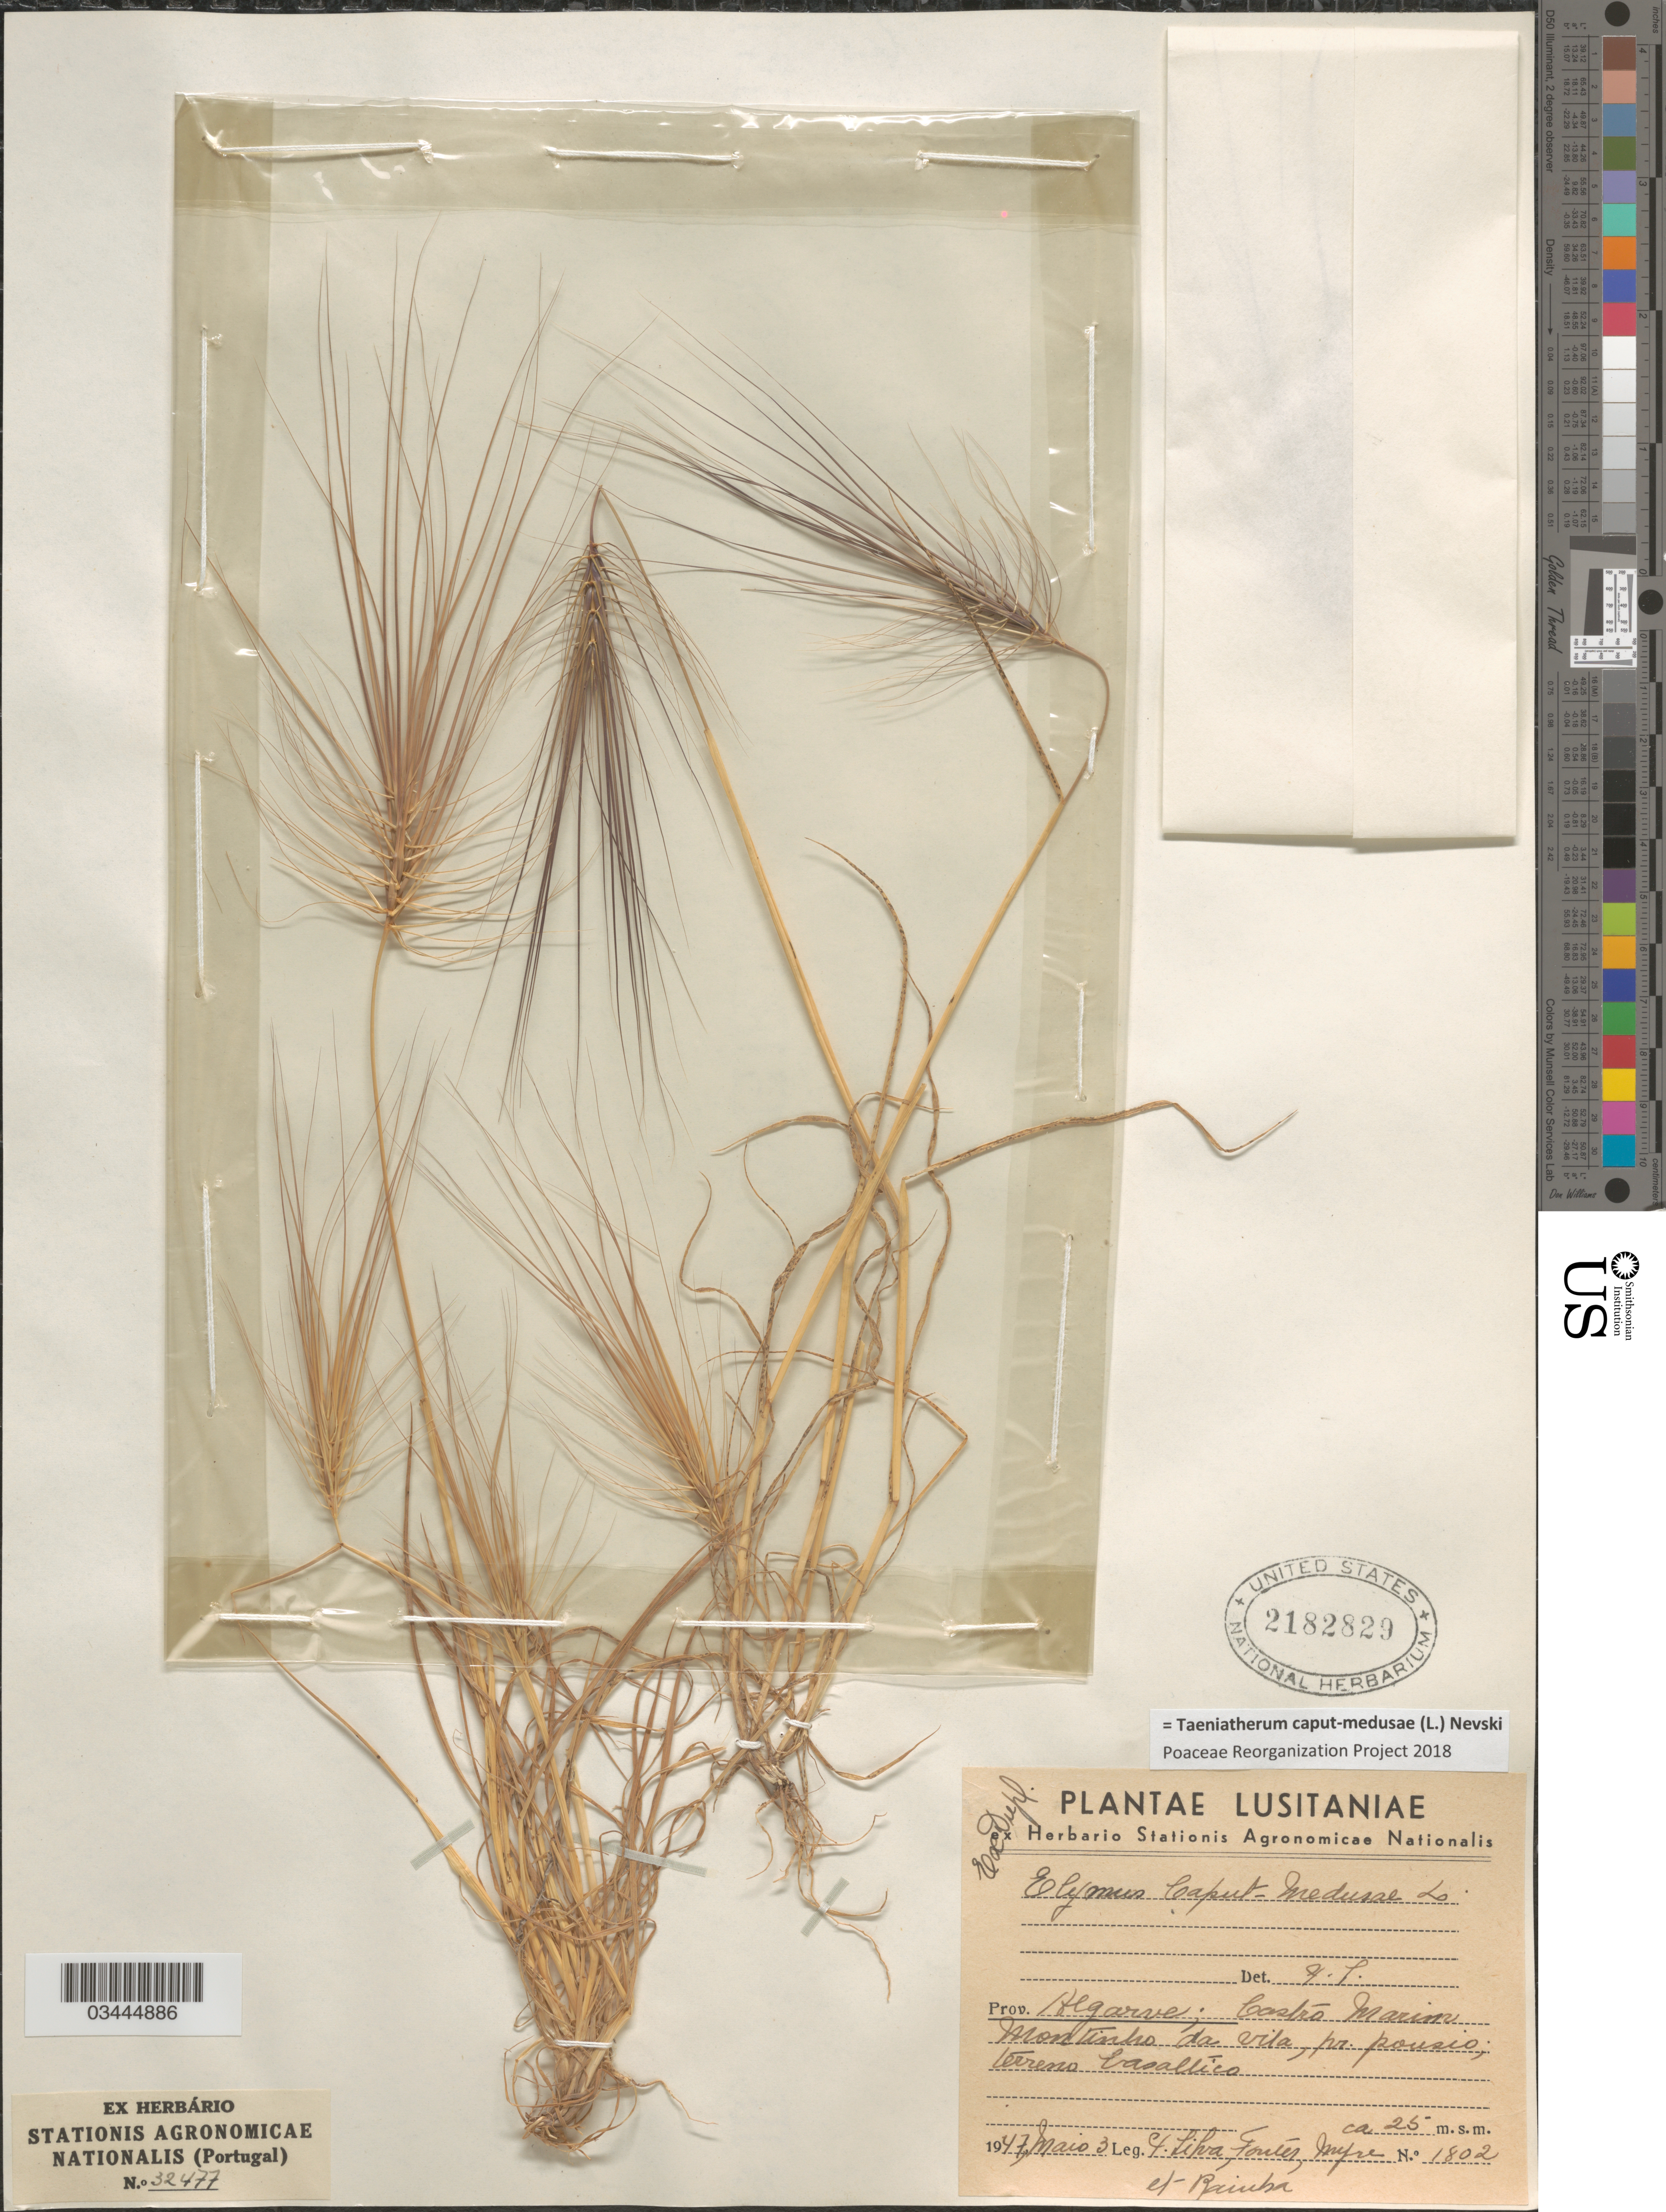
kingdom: Plantae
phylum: Tracheophyta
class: Liliopsida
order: Poales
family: Poaceae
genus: Taeniatherum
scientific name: Taeniatherum caput-medusae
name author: L.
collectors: G. Silva, Fontes & Myre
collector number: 1802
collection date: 1947-05-03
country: Portugal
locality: Prov. Regarve [interpreted]; Castro Marim Montinho da vila, pr. pausio; terreno Casallito.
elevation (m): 25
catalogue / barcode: US 2182829